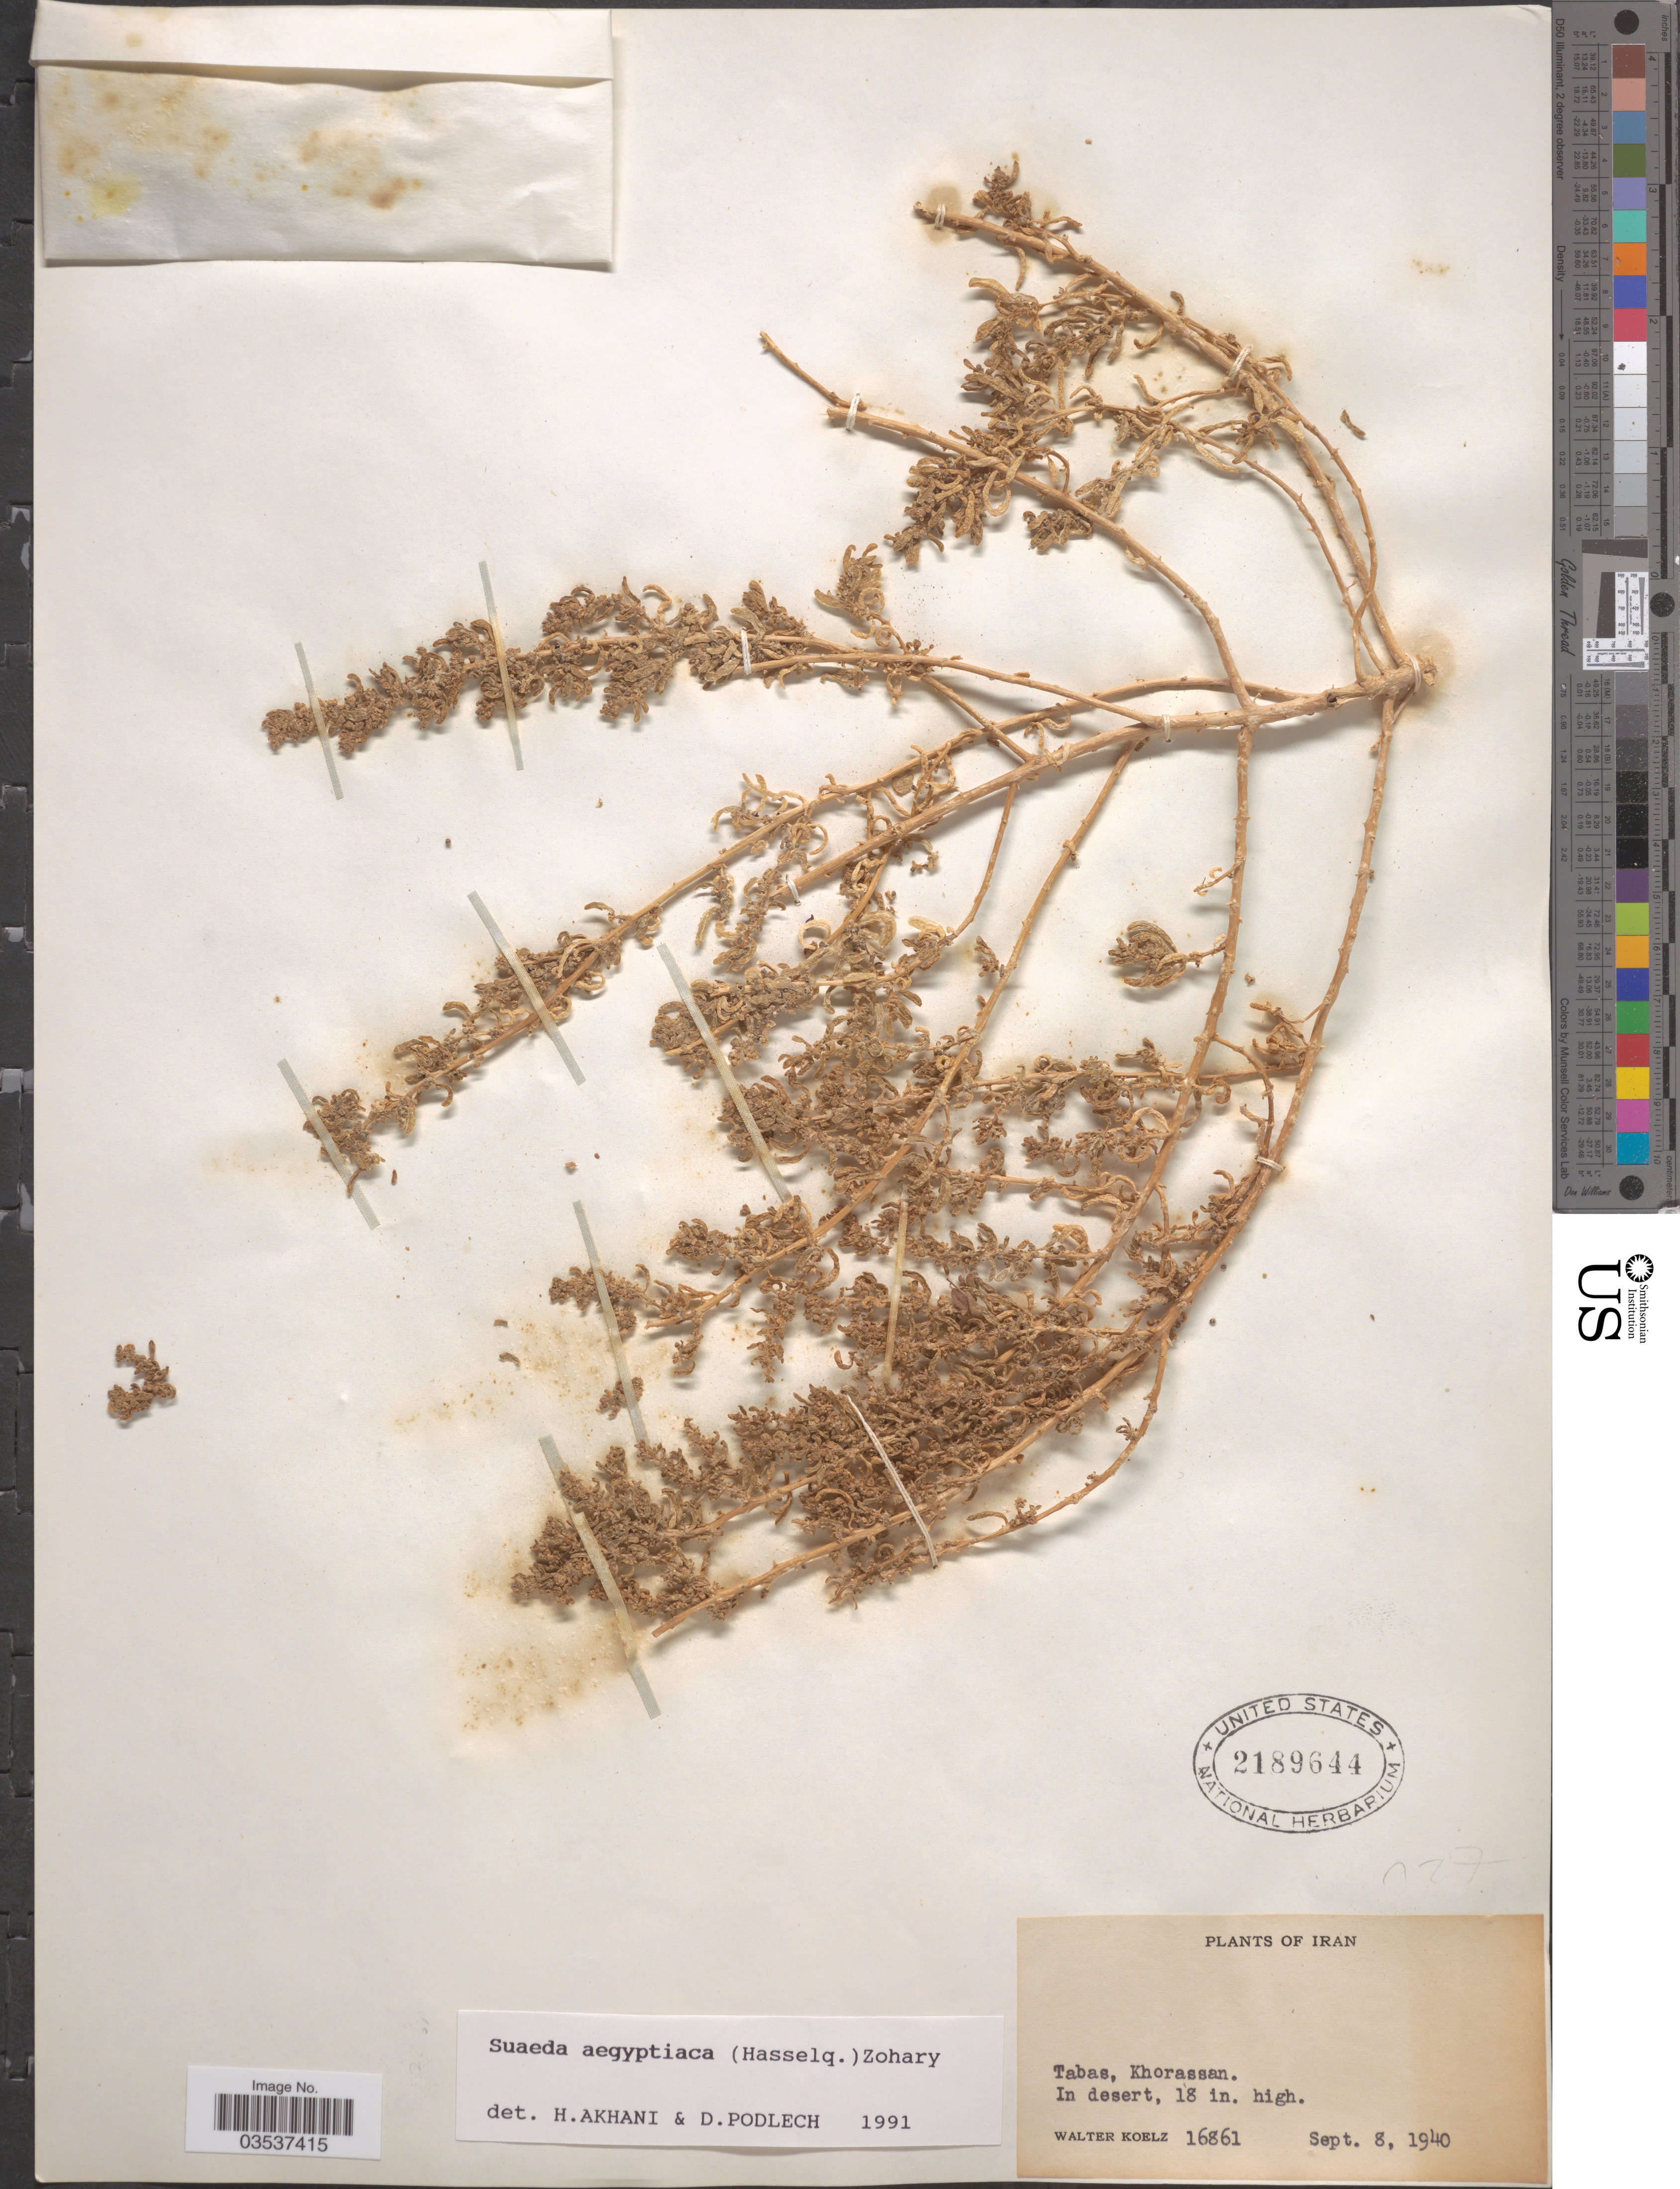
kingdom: Plantae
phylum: Tracheophyta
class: Magnoliopsida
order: Caryophyllales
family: Amaranthaceae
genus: Suaeda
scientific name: Suaeda aegyptiaca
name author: (Hasselq.) Zohary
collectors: W. N. Koelz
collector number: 16861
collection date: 1940-09-08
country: Iran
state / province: Khorasan [obsolete]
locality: Tabas.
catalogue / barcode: US 2189644